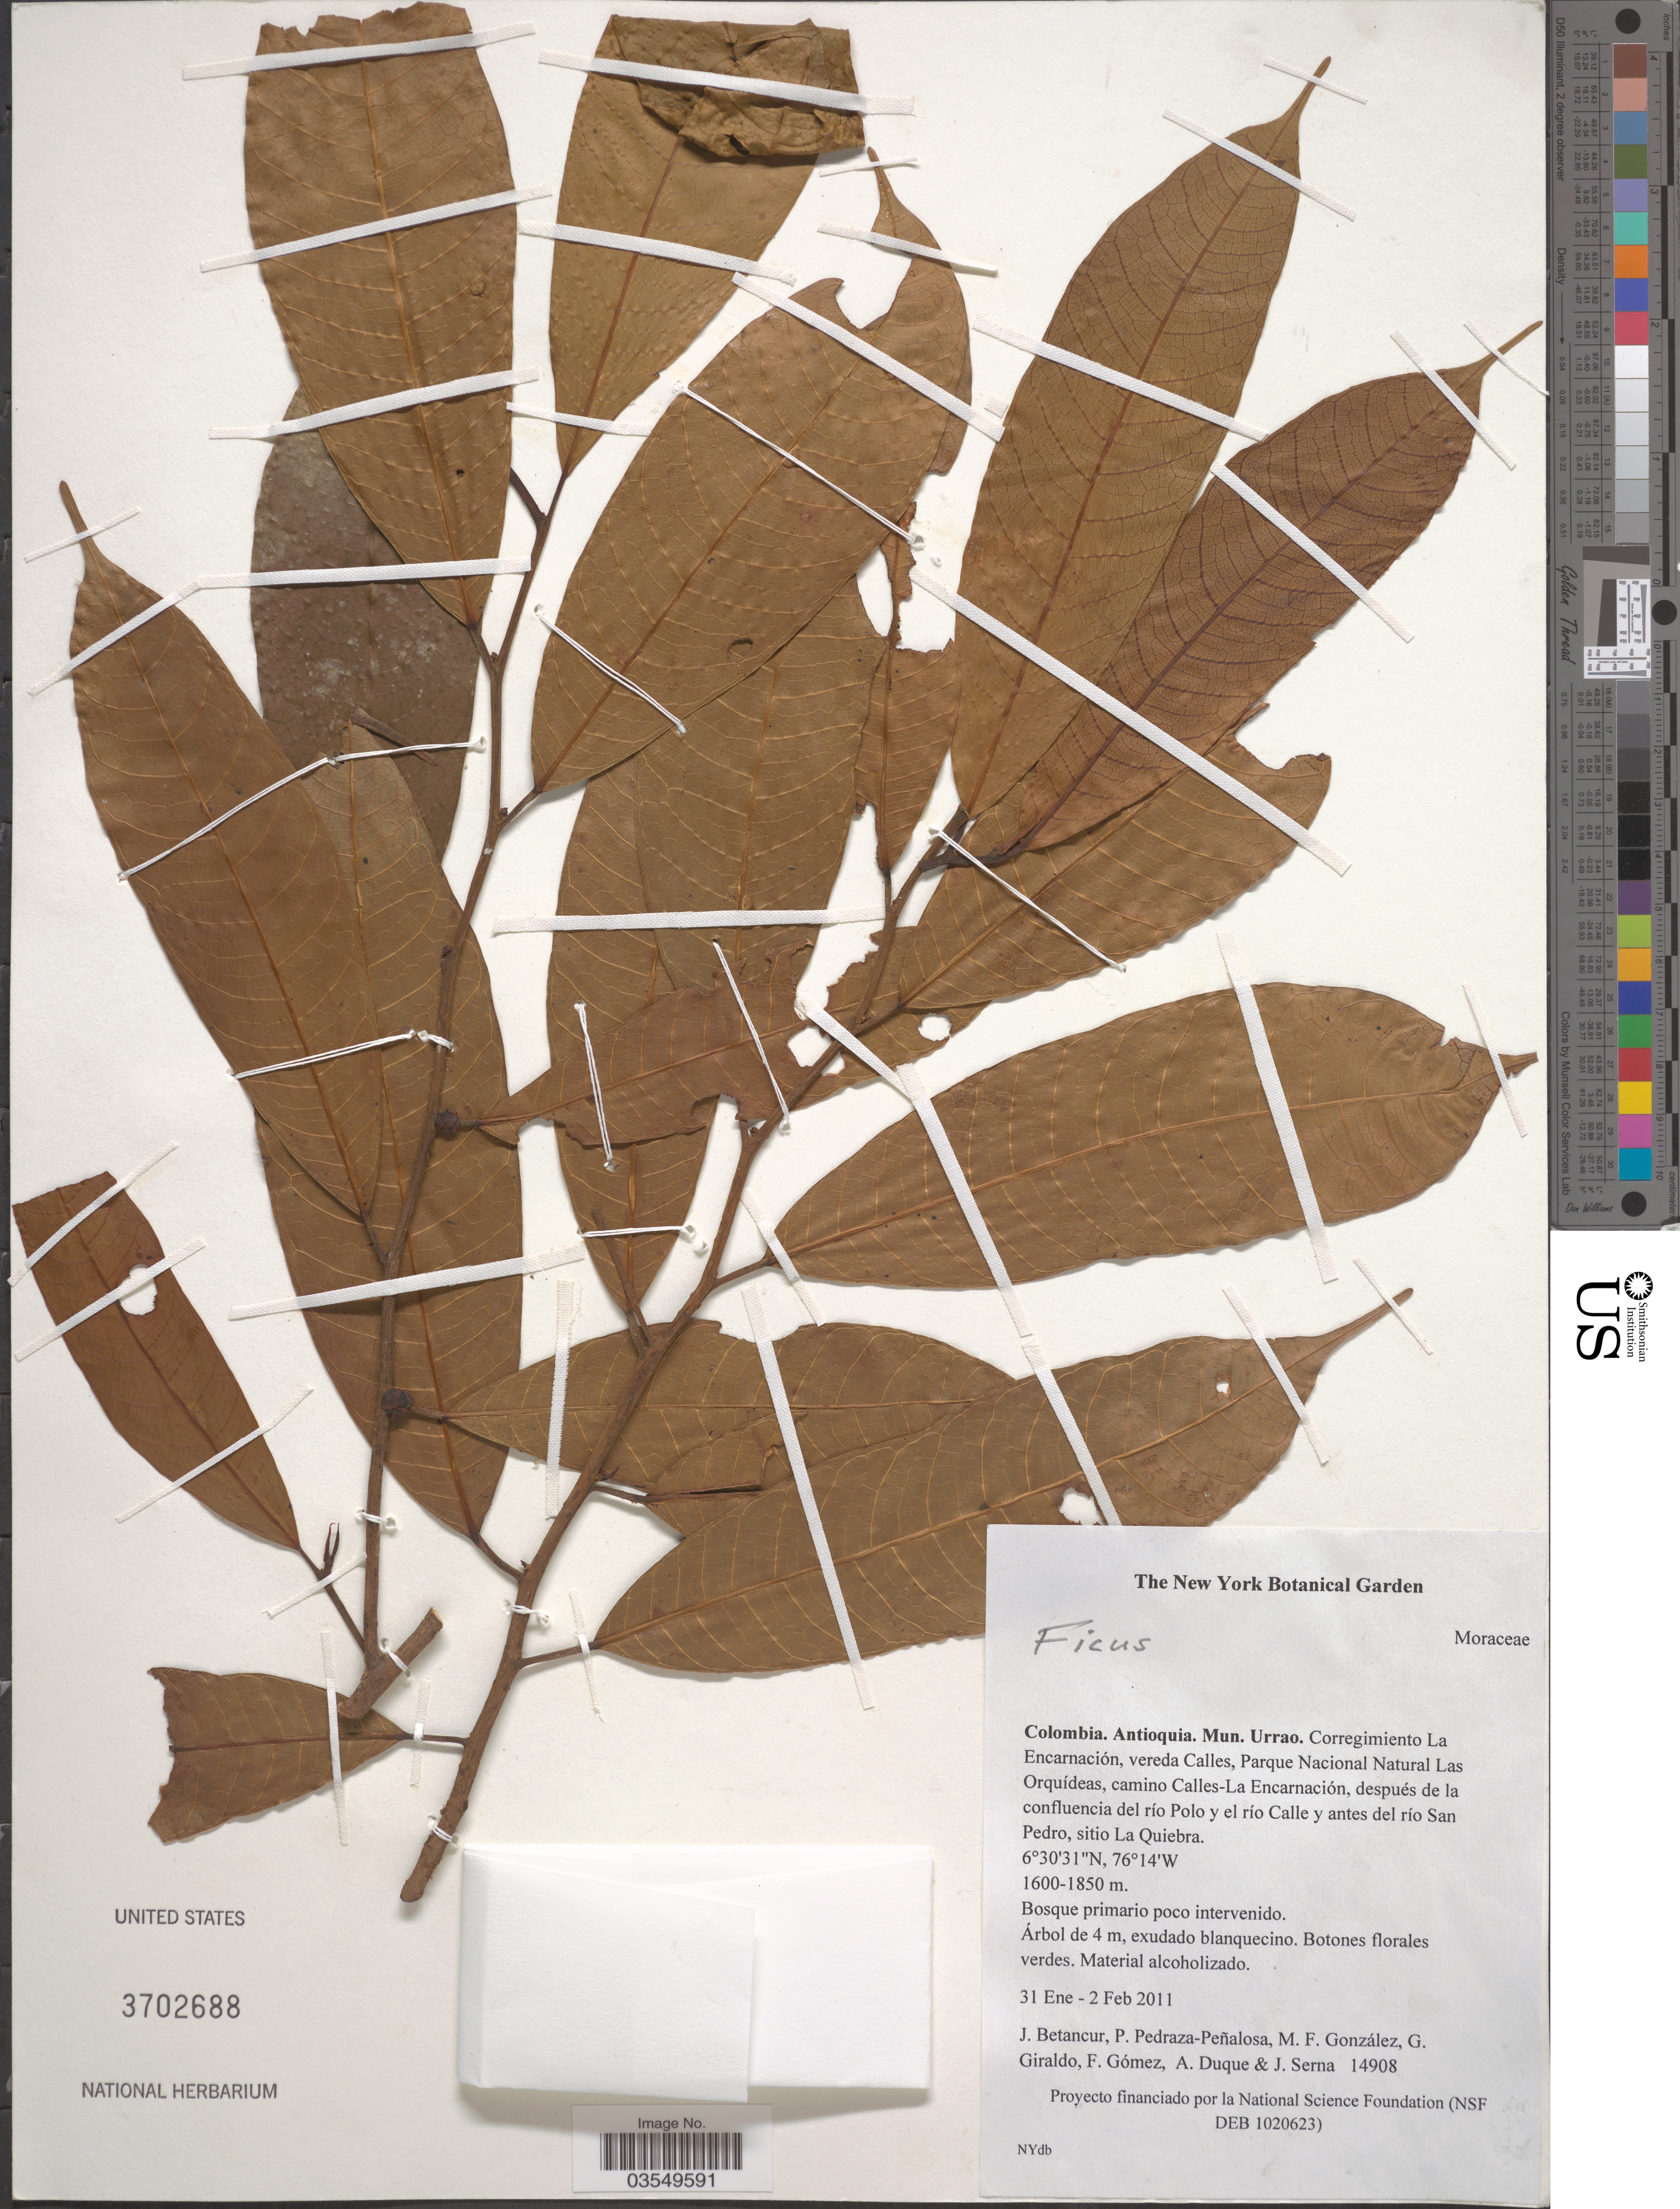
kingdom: Plantae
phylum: Tracheophyta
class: Magnoliopsida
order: Rosales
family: Moraceae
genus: Ficus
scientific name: Ficus sp.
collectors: J. Betancur, P. Pedraza-Peñalosa, M. Gonzalez, G. Giraldo & et al.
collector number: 14908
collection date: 2011-01-31/2011-02-02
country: Colombia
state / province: Antioquia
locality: Mun. Urrao. Corregimiento La Encarnación, vereda Calles, Parque Nacional Natural Las Orquídeas, camino Calles-La Encarnación, después de la confluencia del río Polo y el río Calle y antes del río San Pedro, sitio La Quiebra.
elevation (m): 1600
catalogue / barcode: US 3702688